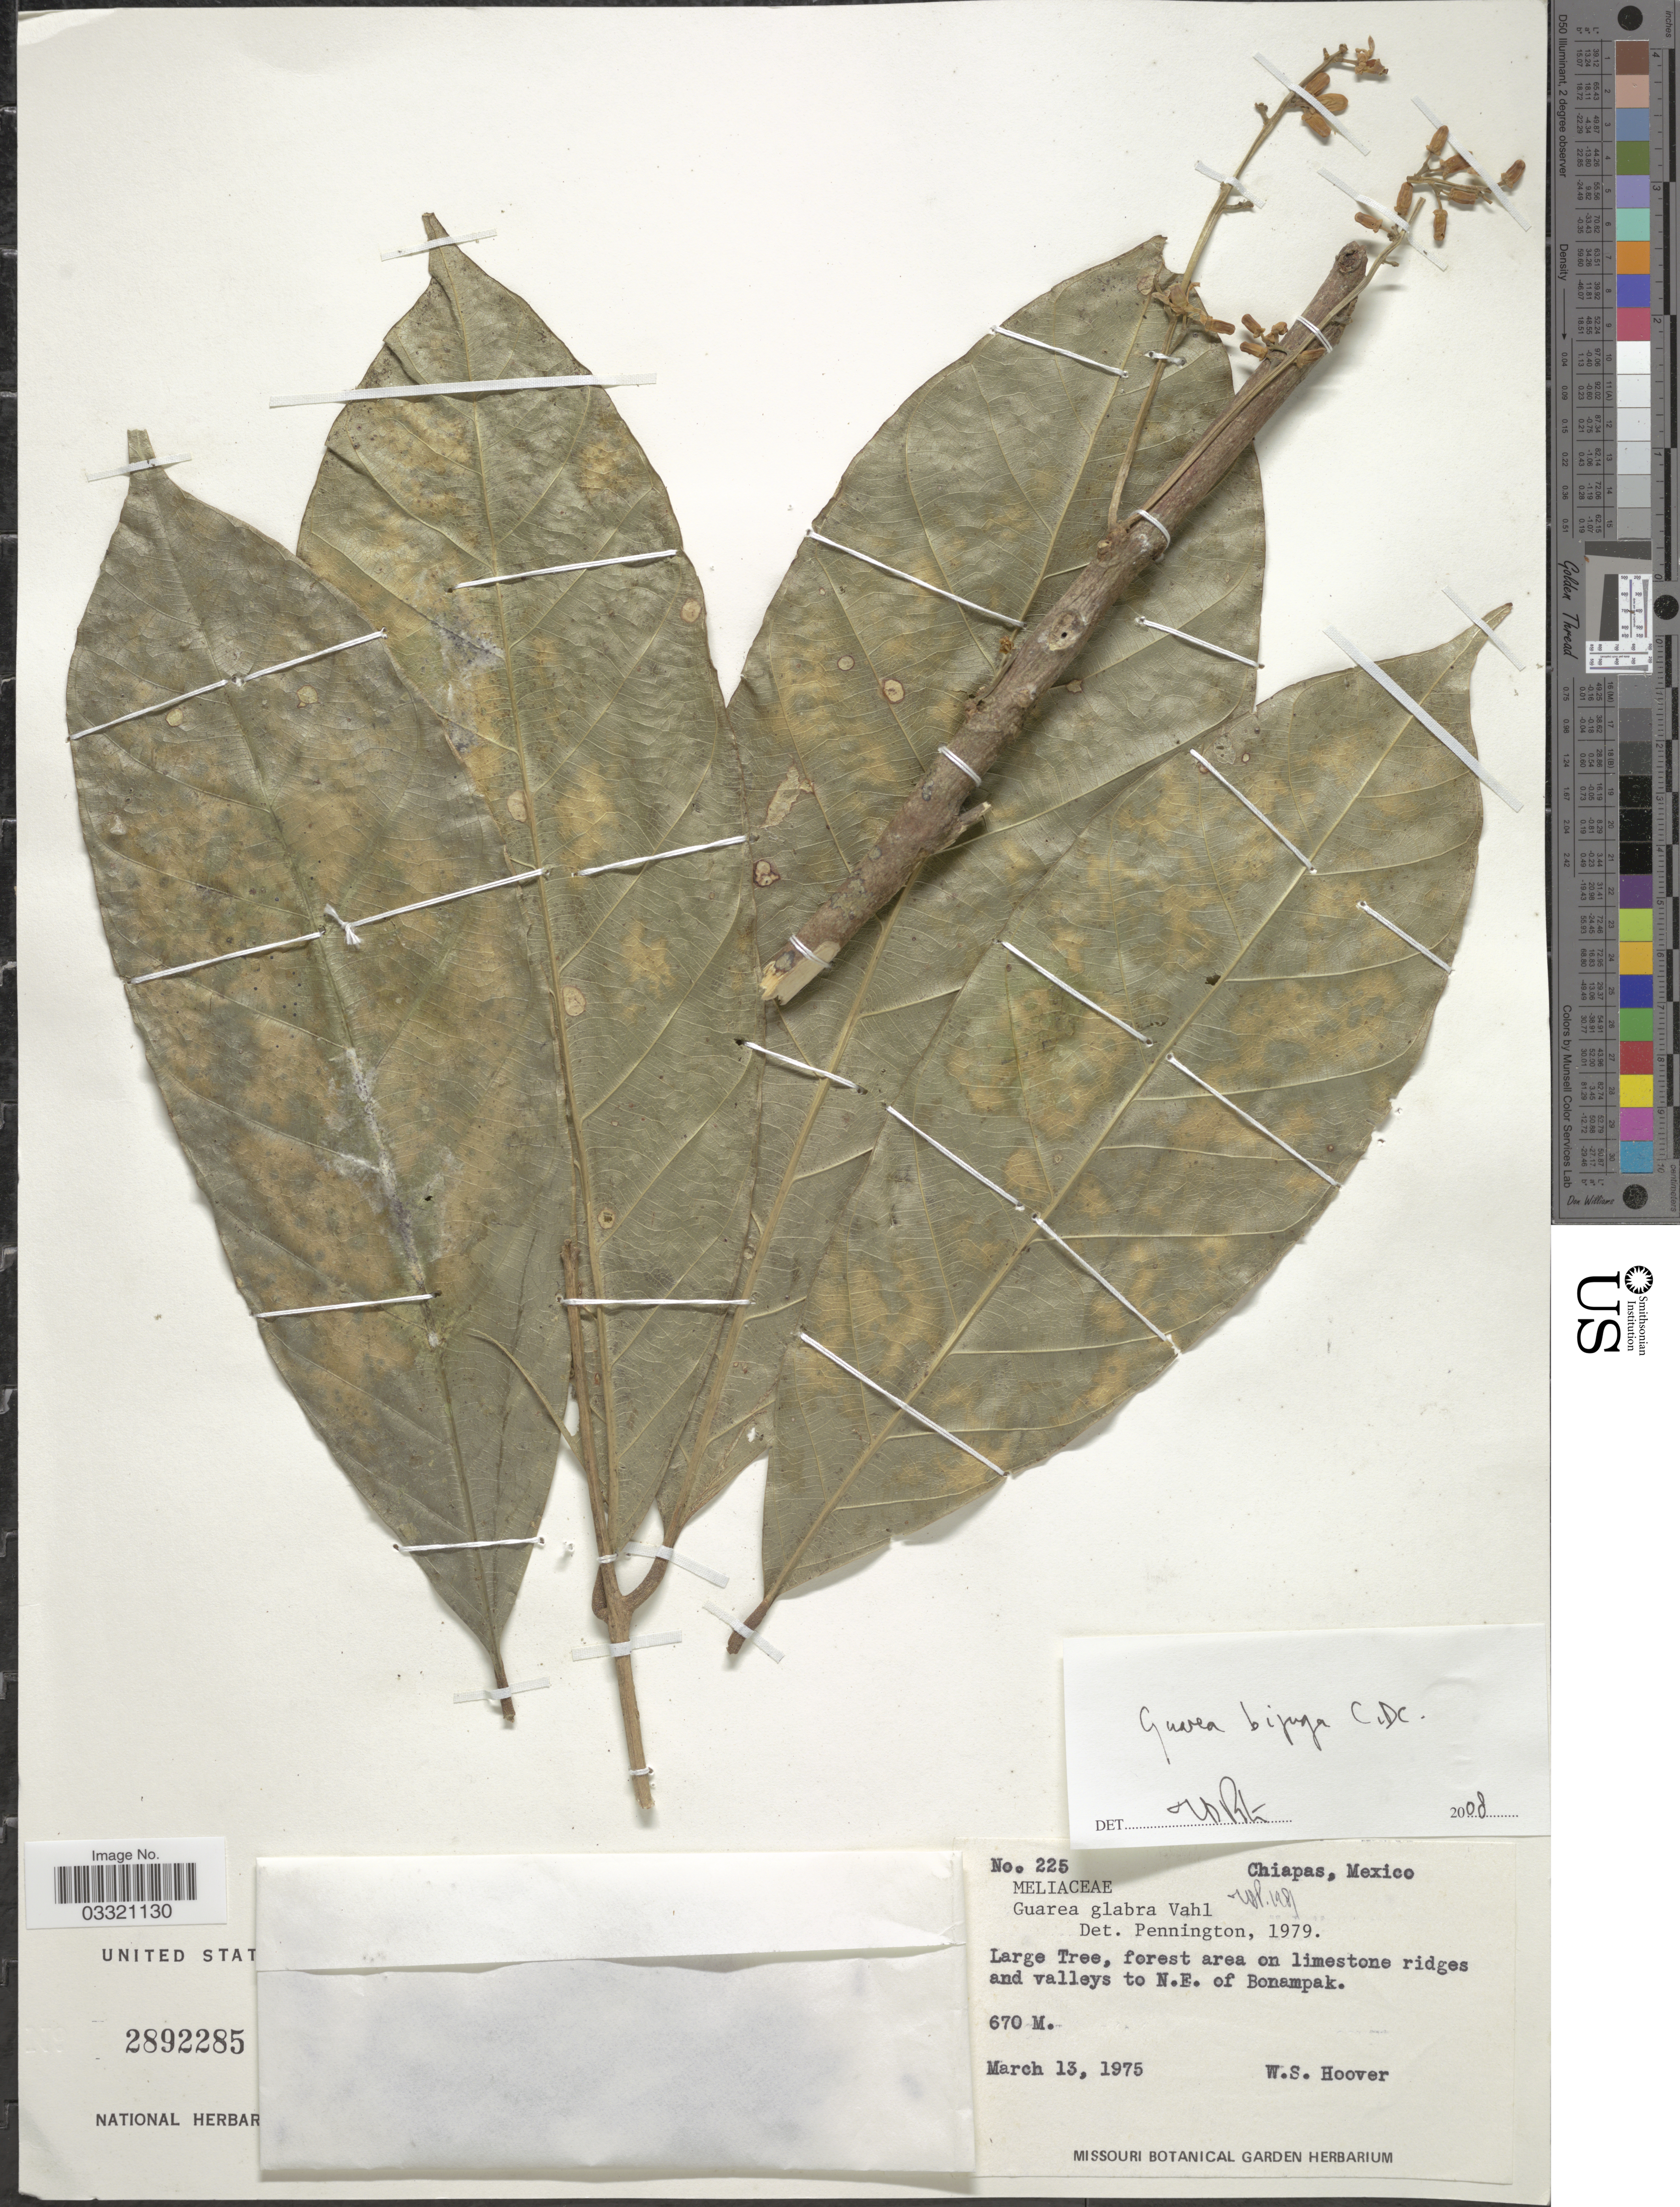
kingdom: Plantae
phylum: Tracheophyta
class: Magnoliopsida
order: Sapindales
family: Meliaceae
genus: Guarea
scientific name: Guarea bijuga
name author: C. DC.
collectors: W. S. Hoover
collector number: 225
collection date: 1975-03-13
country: Mexico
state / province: Chiapas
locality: Forest area on limestone ridges and valleys to N.E. of Bonampak.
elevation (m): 670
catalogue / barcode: US 2892285